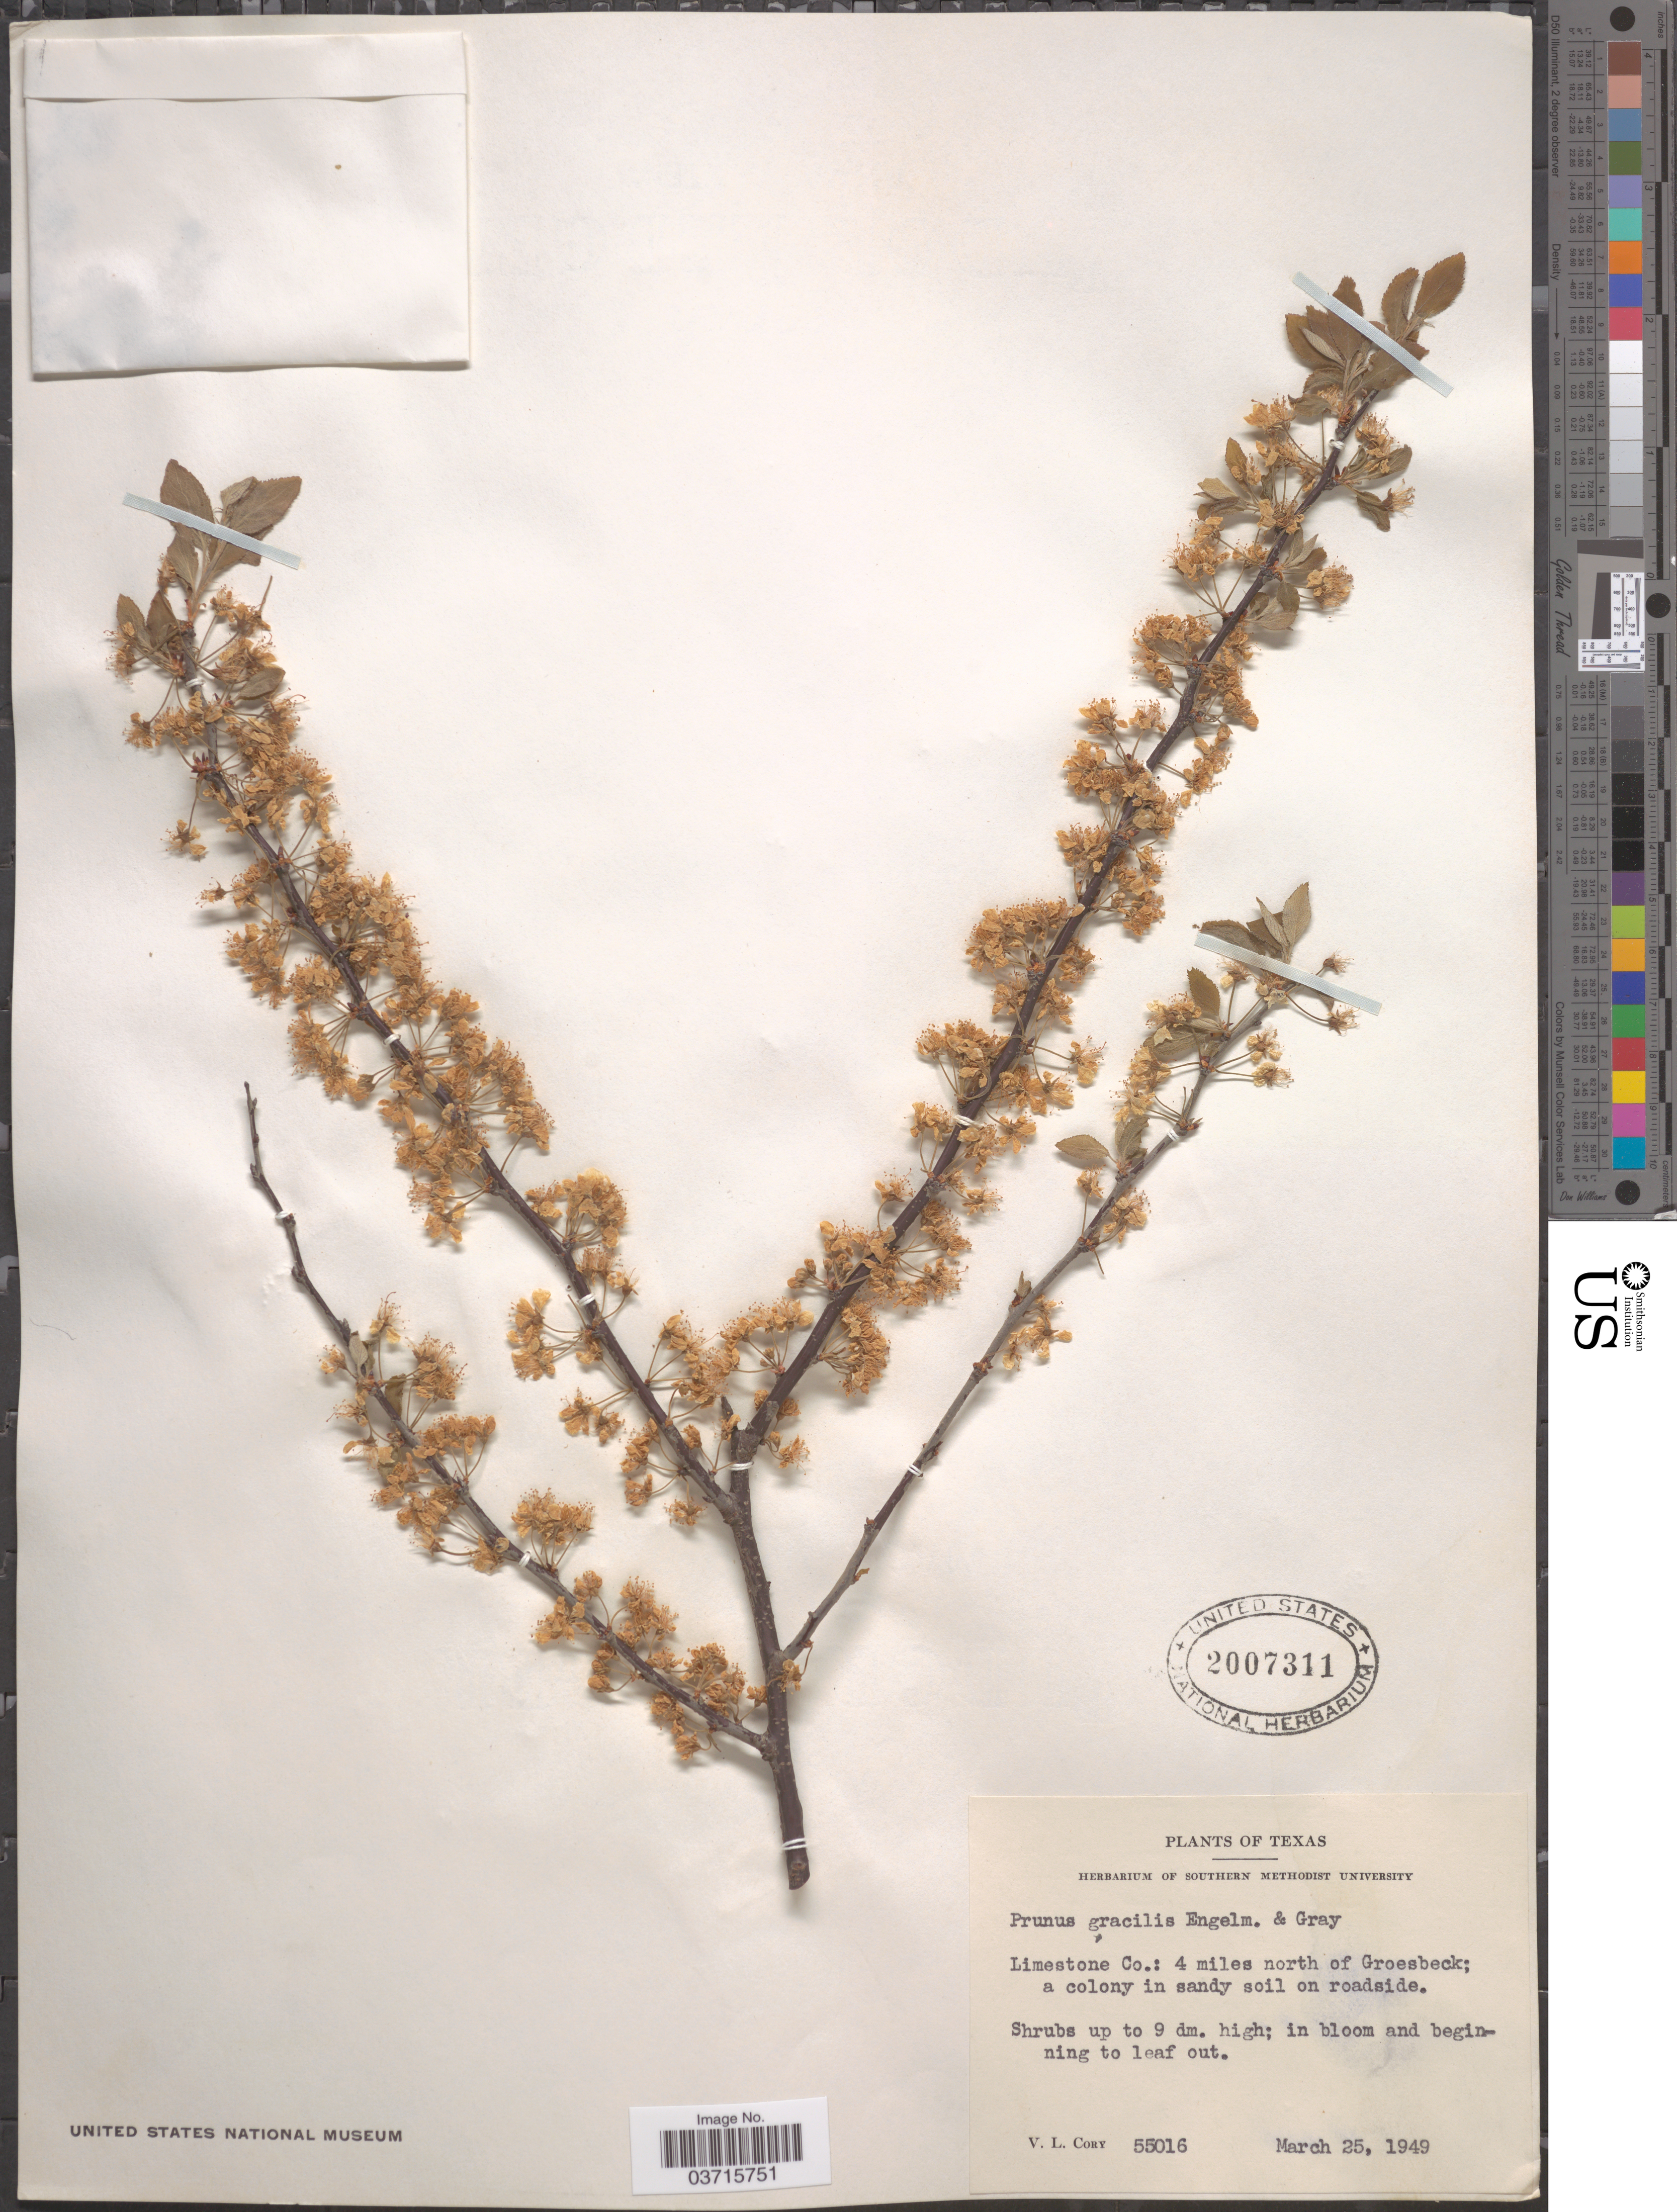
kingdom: Plantae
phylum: Tracheophyta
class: Magnoliopsida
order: Rosales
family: Rosaceae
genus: Prunus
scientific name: Prunus gracilis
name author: Engelm. & A. Gray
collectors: V. Cory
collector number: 55016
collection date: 1949-03-25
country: United States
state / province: Texas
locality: Limestone Co.: 4 miles north of Groesbeck: a colony in sandy soil on roadside.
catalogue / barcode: US 2007311